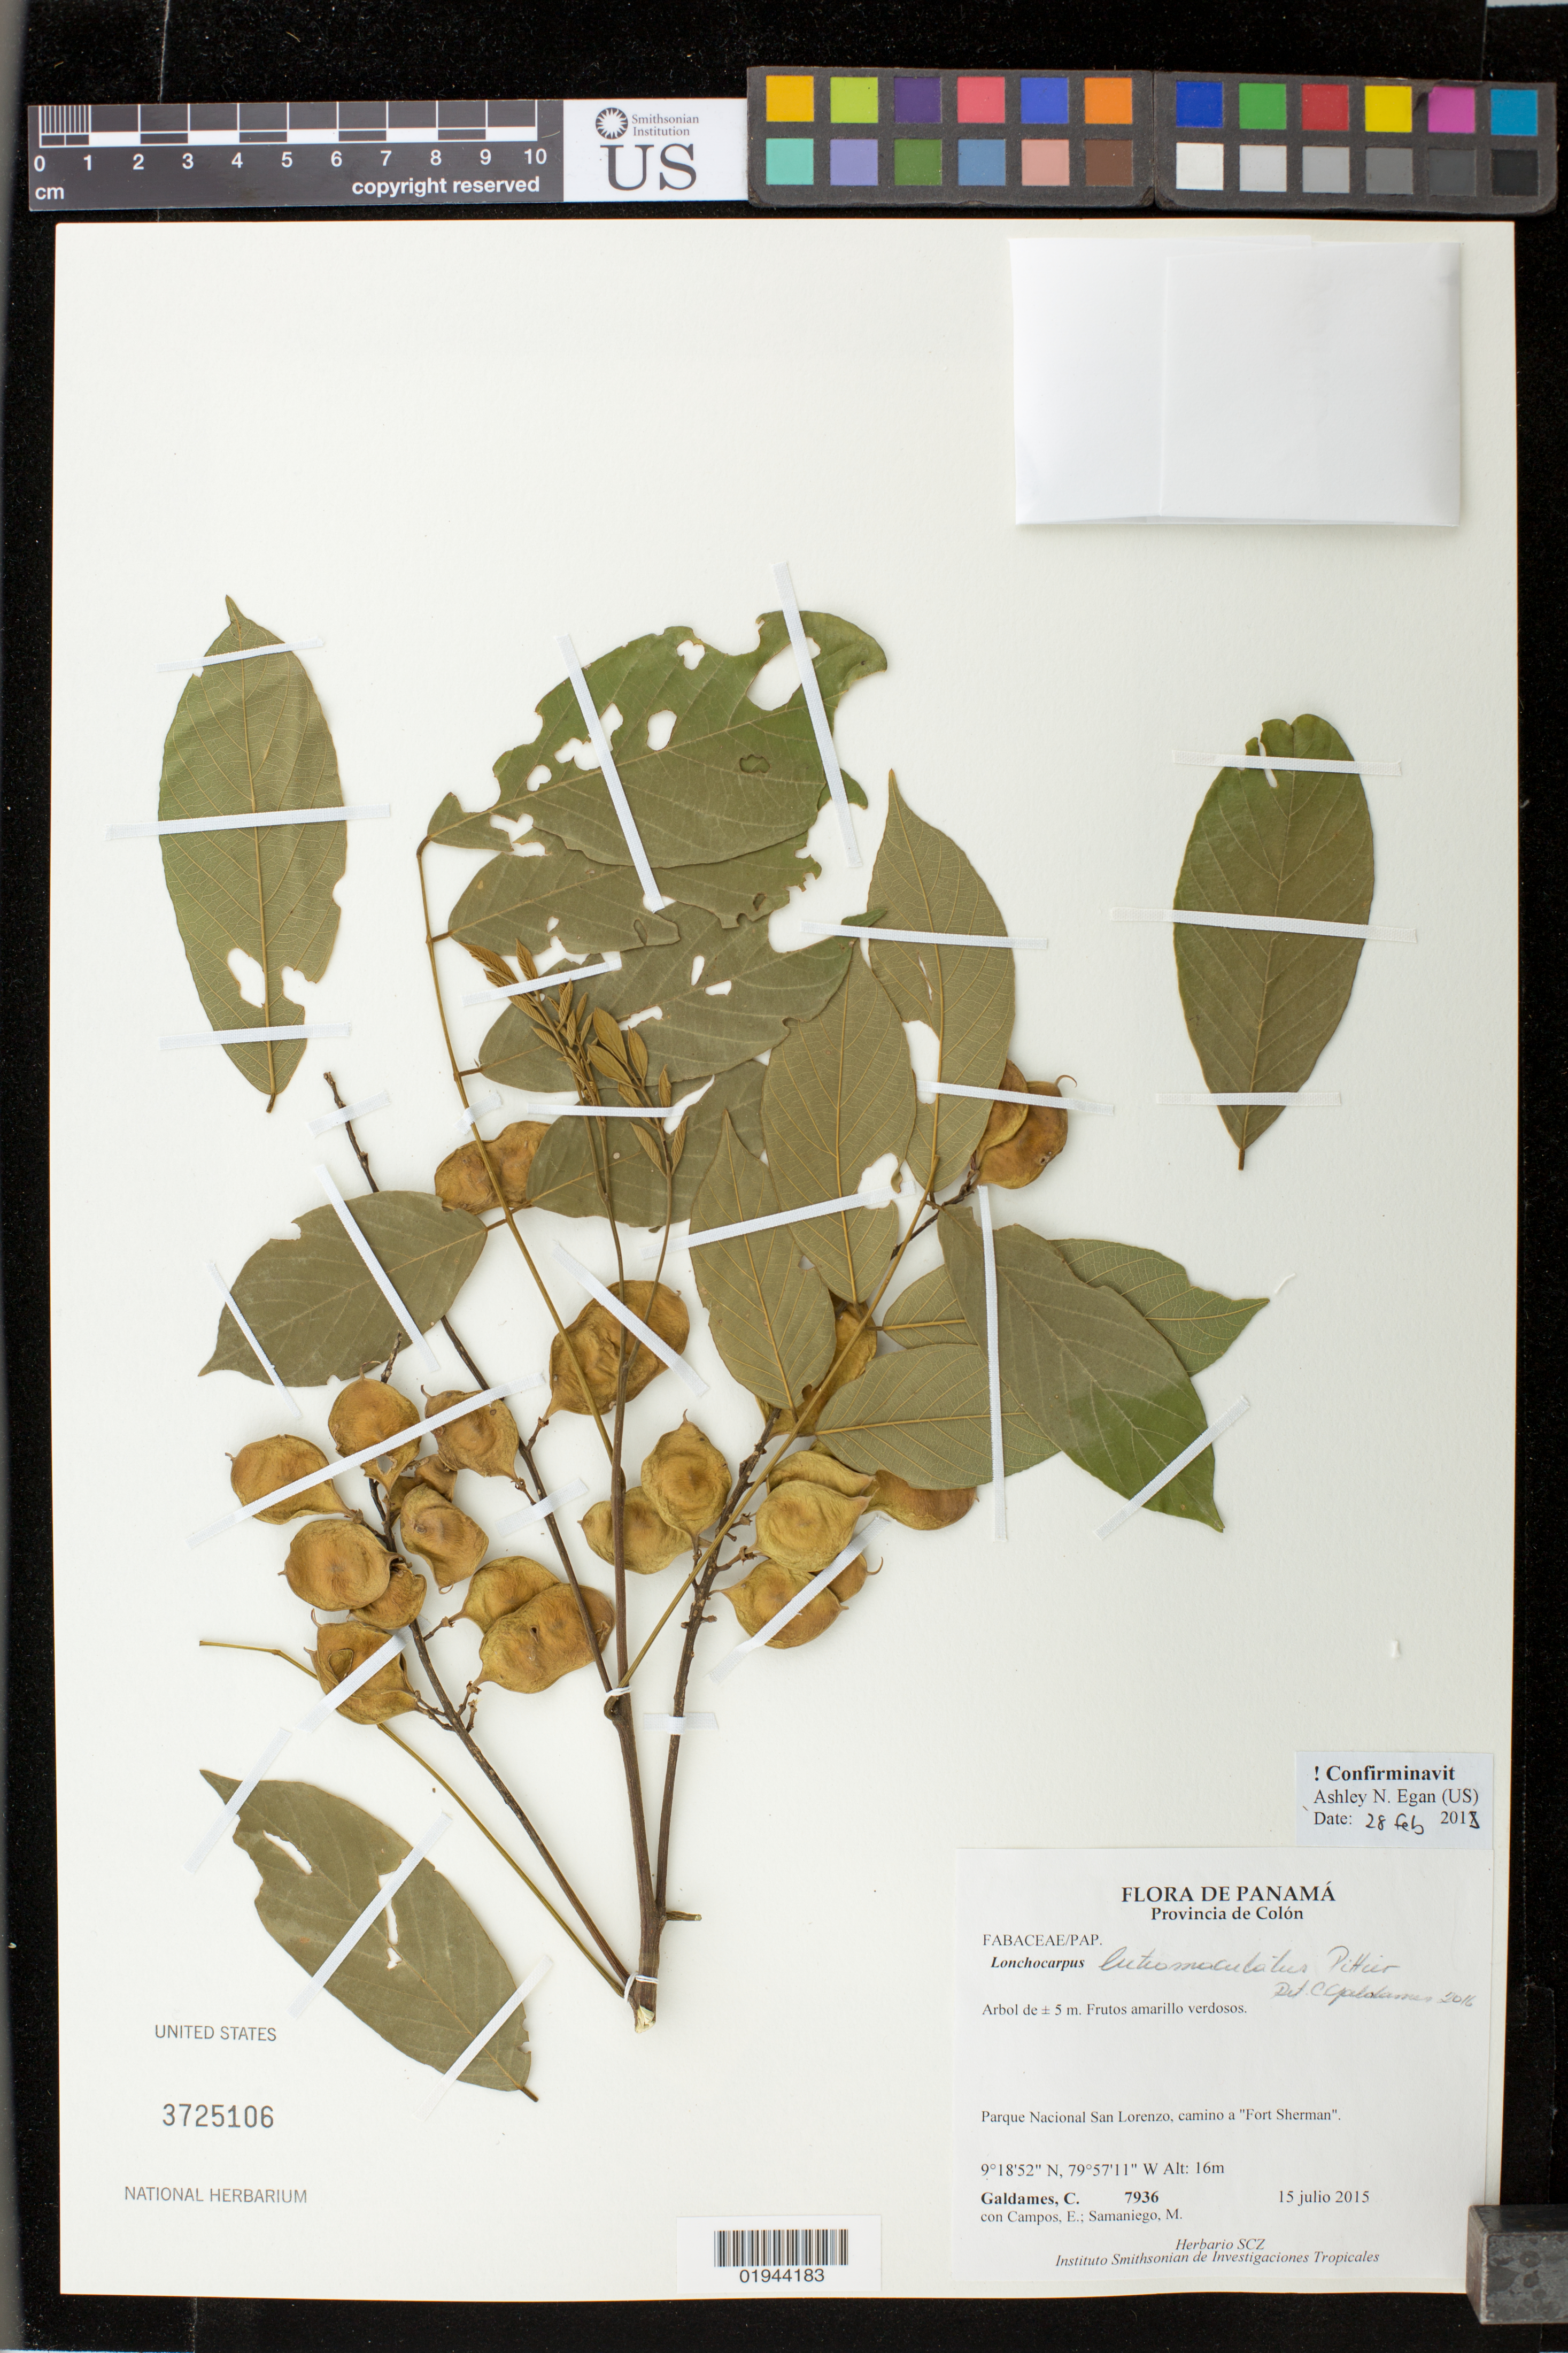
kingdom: Plantae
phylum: Tracheophyta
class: Magnoliopsida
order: Fabales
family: Fabaceae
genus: Lonchocarpus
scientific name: Lonchocarpus luteomaculatus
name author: Pittier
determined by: Egan, Ashley N., (US), Smithsonian Institution - National Museum of Natural History (UNITED STATES)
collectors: C. Galdames, E. Campos & M. Samaniego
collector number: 7936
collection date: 2015-07-15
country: Panama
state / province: Colón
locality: Parque Nacional San Lorenzo, camino a "Fort Sherman".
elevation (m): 16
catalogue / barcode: US 3725106